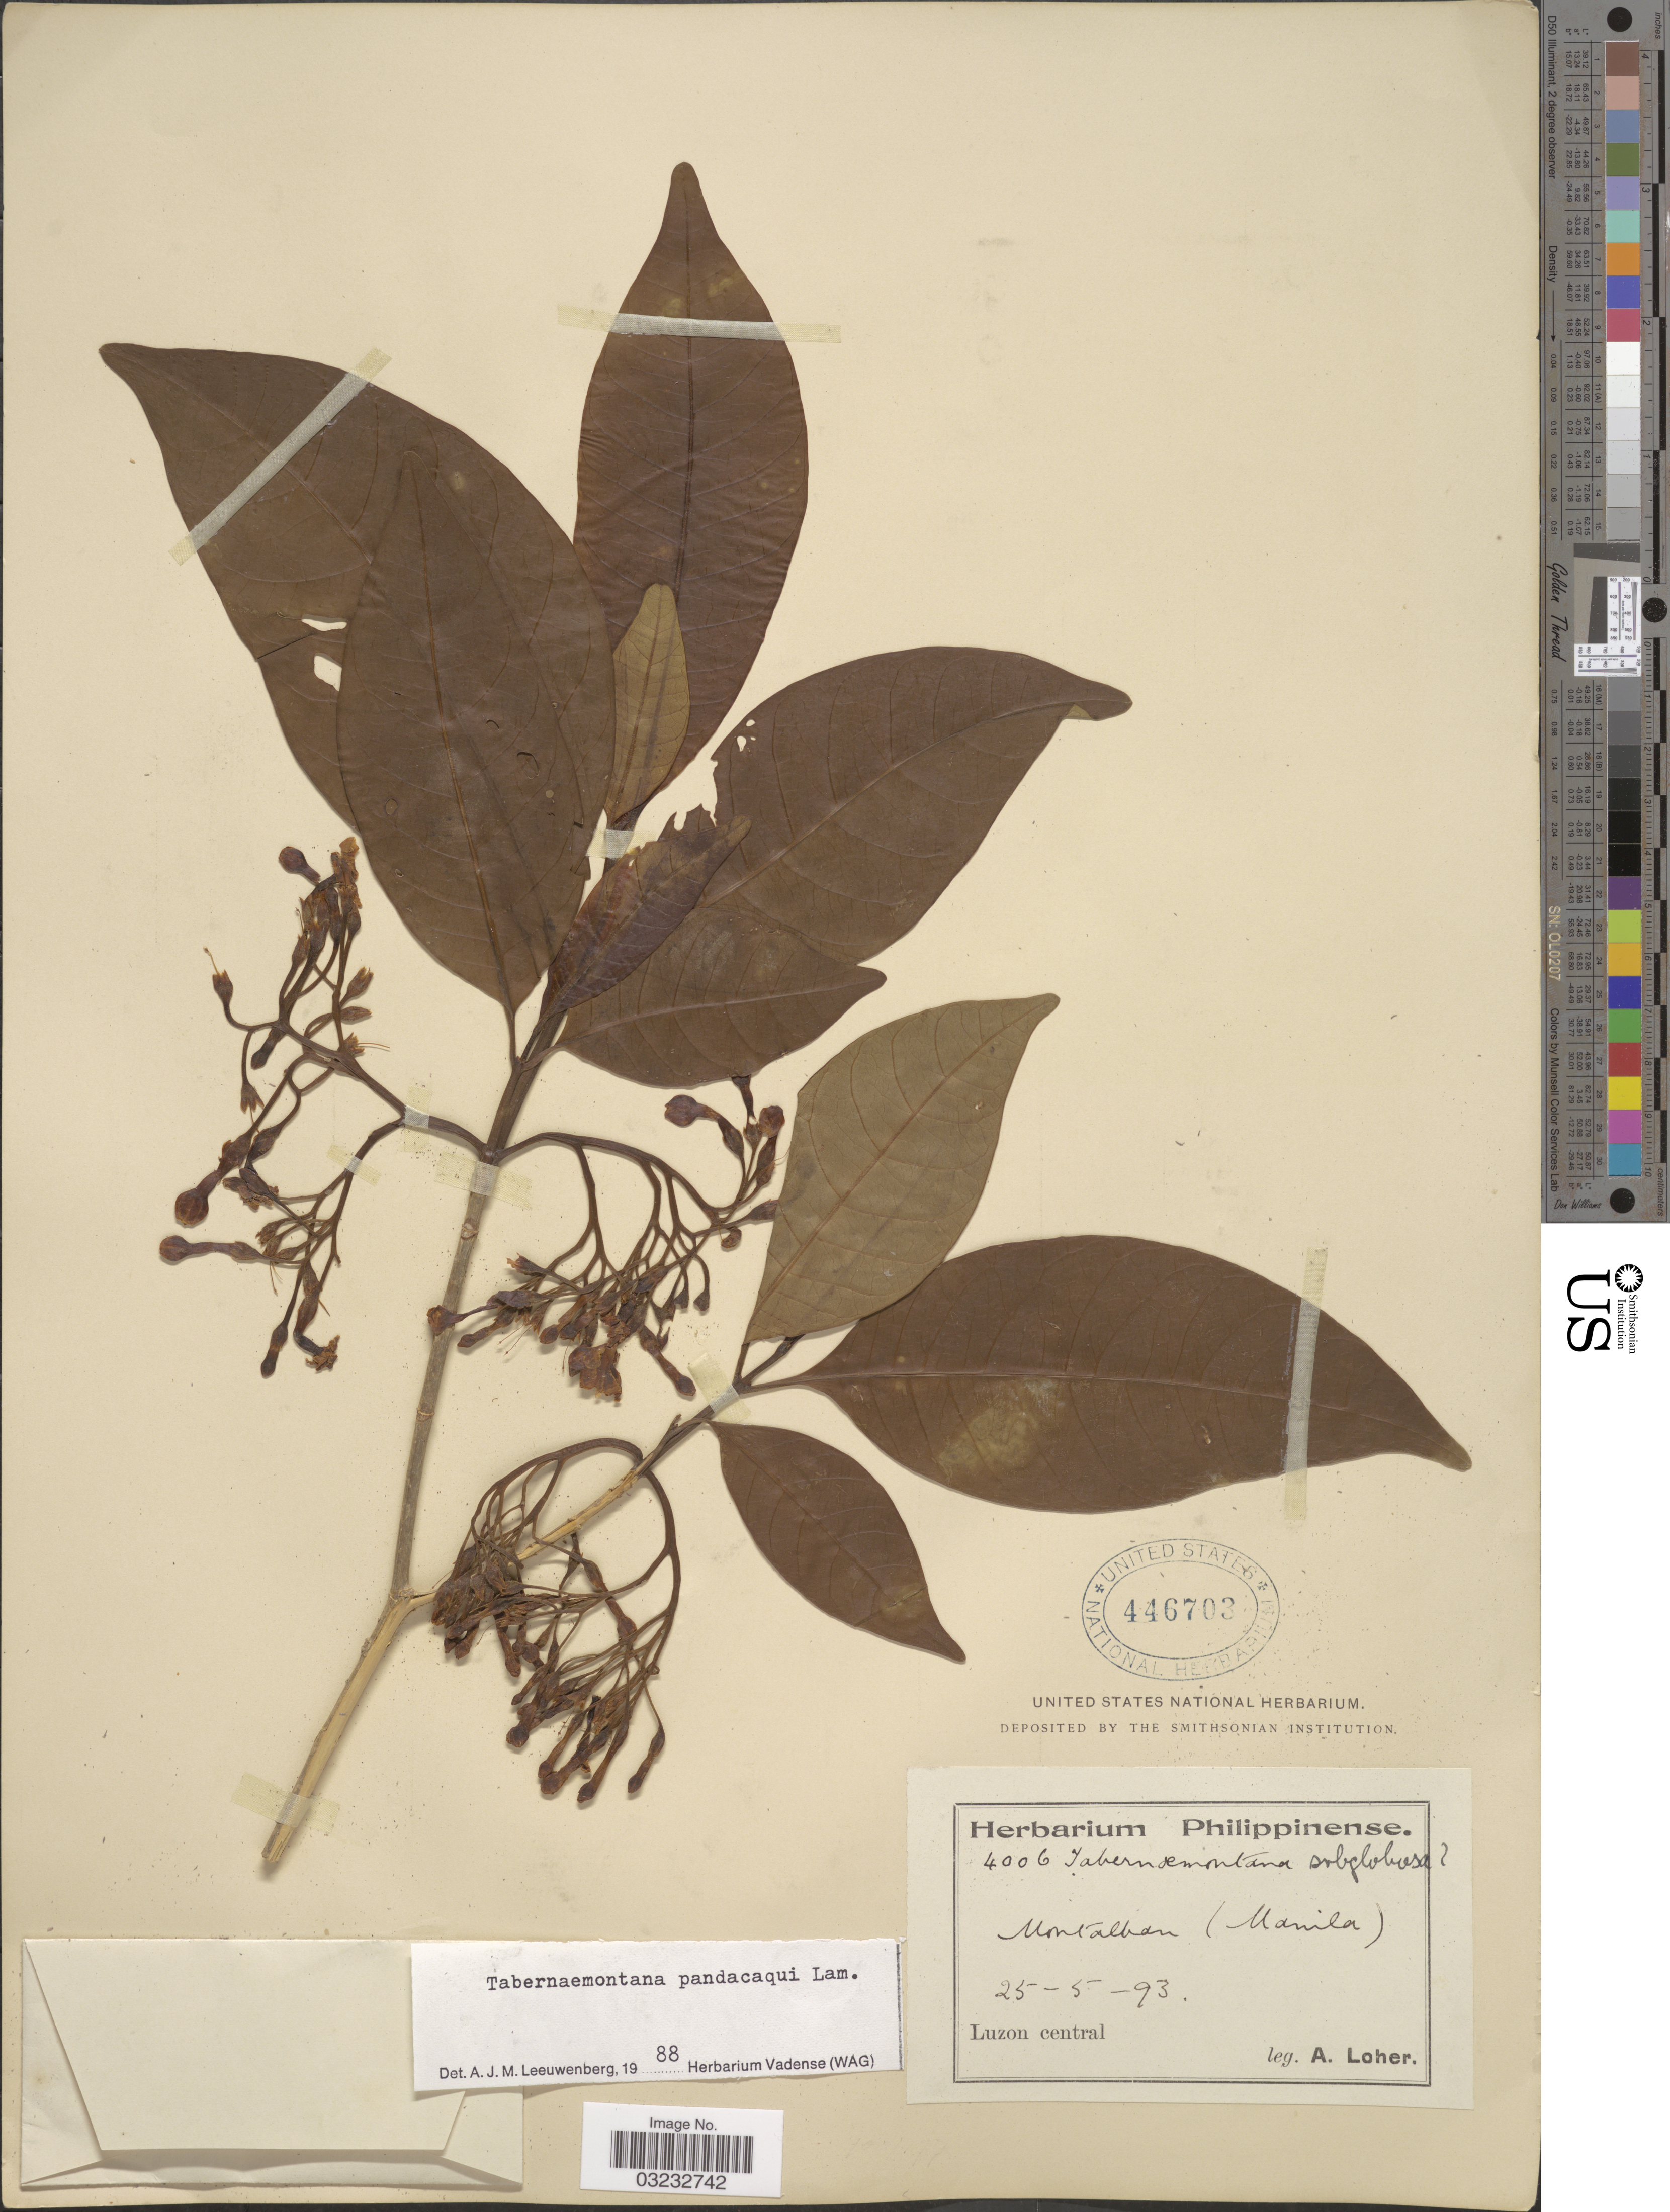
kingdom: Plantae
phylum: Tracheophyta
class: Magnoliopsida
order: Gentianales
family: Apocynaceae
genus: Tabernaemontana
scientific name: Tabernaemontana pandacaqui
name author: Poir.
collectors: A. Loher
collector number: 4006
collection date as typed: Transcribed d/m/y: 25/5/93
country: Philippines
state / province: Central Luzon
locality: Montalban (Manila). Luzon central.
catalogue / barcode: US 446703